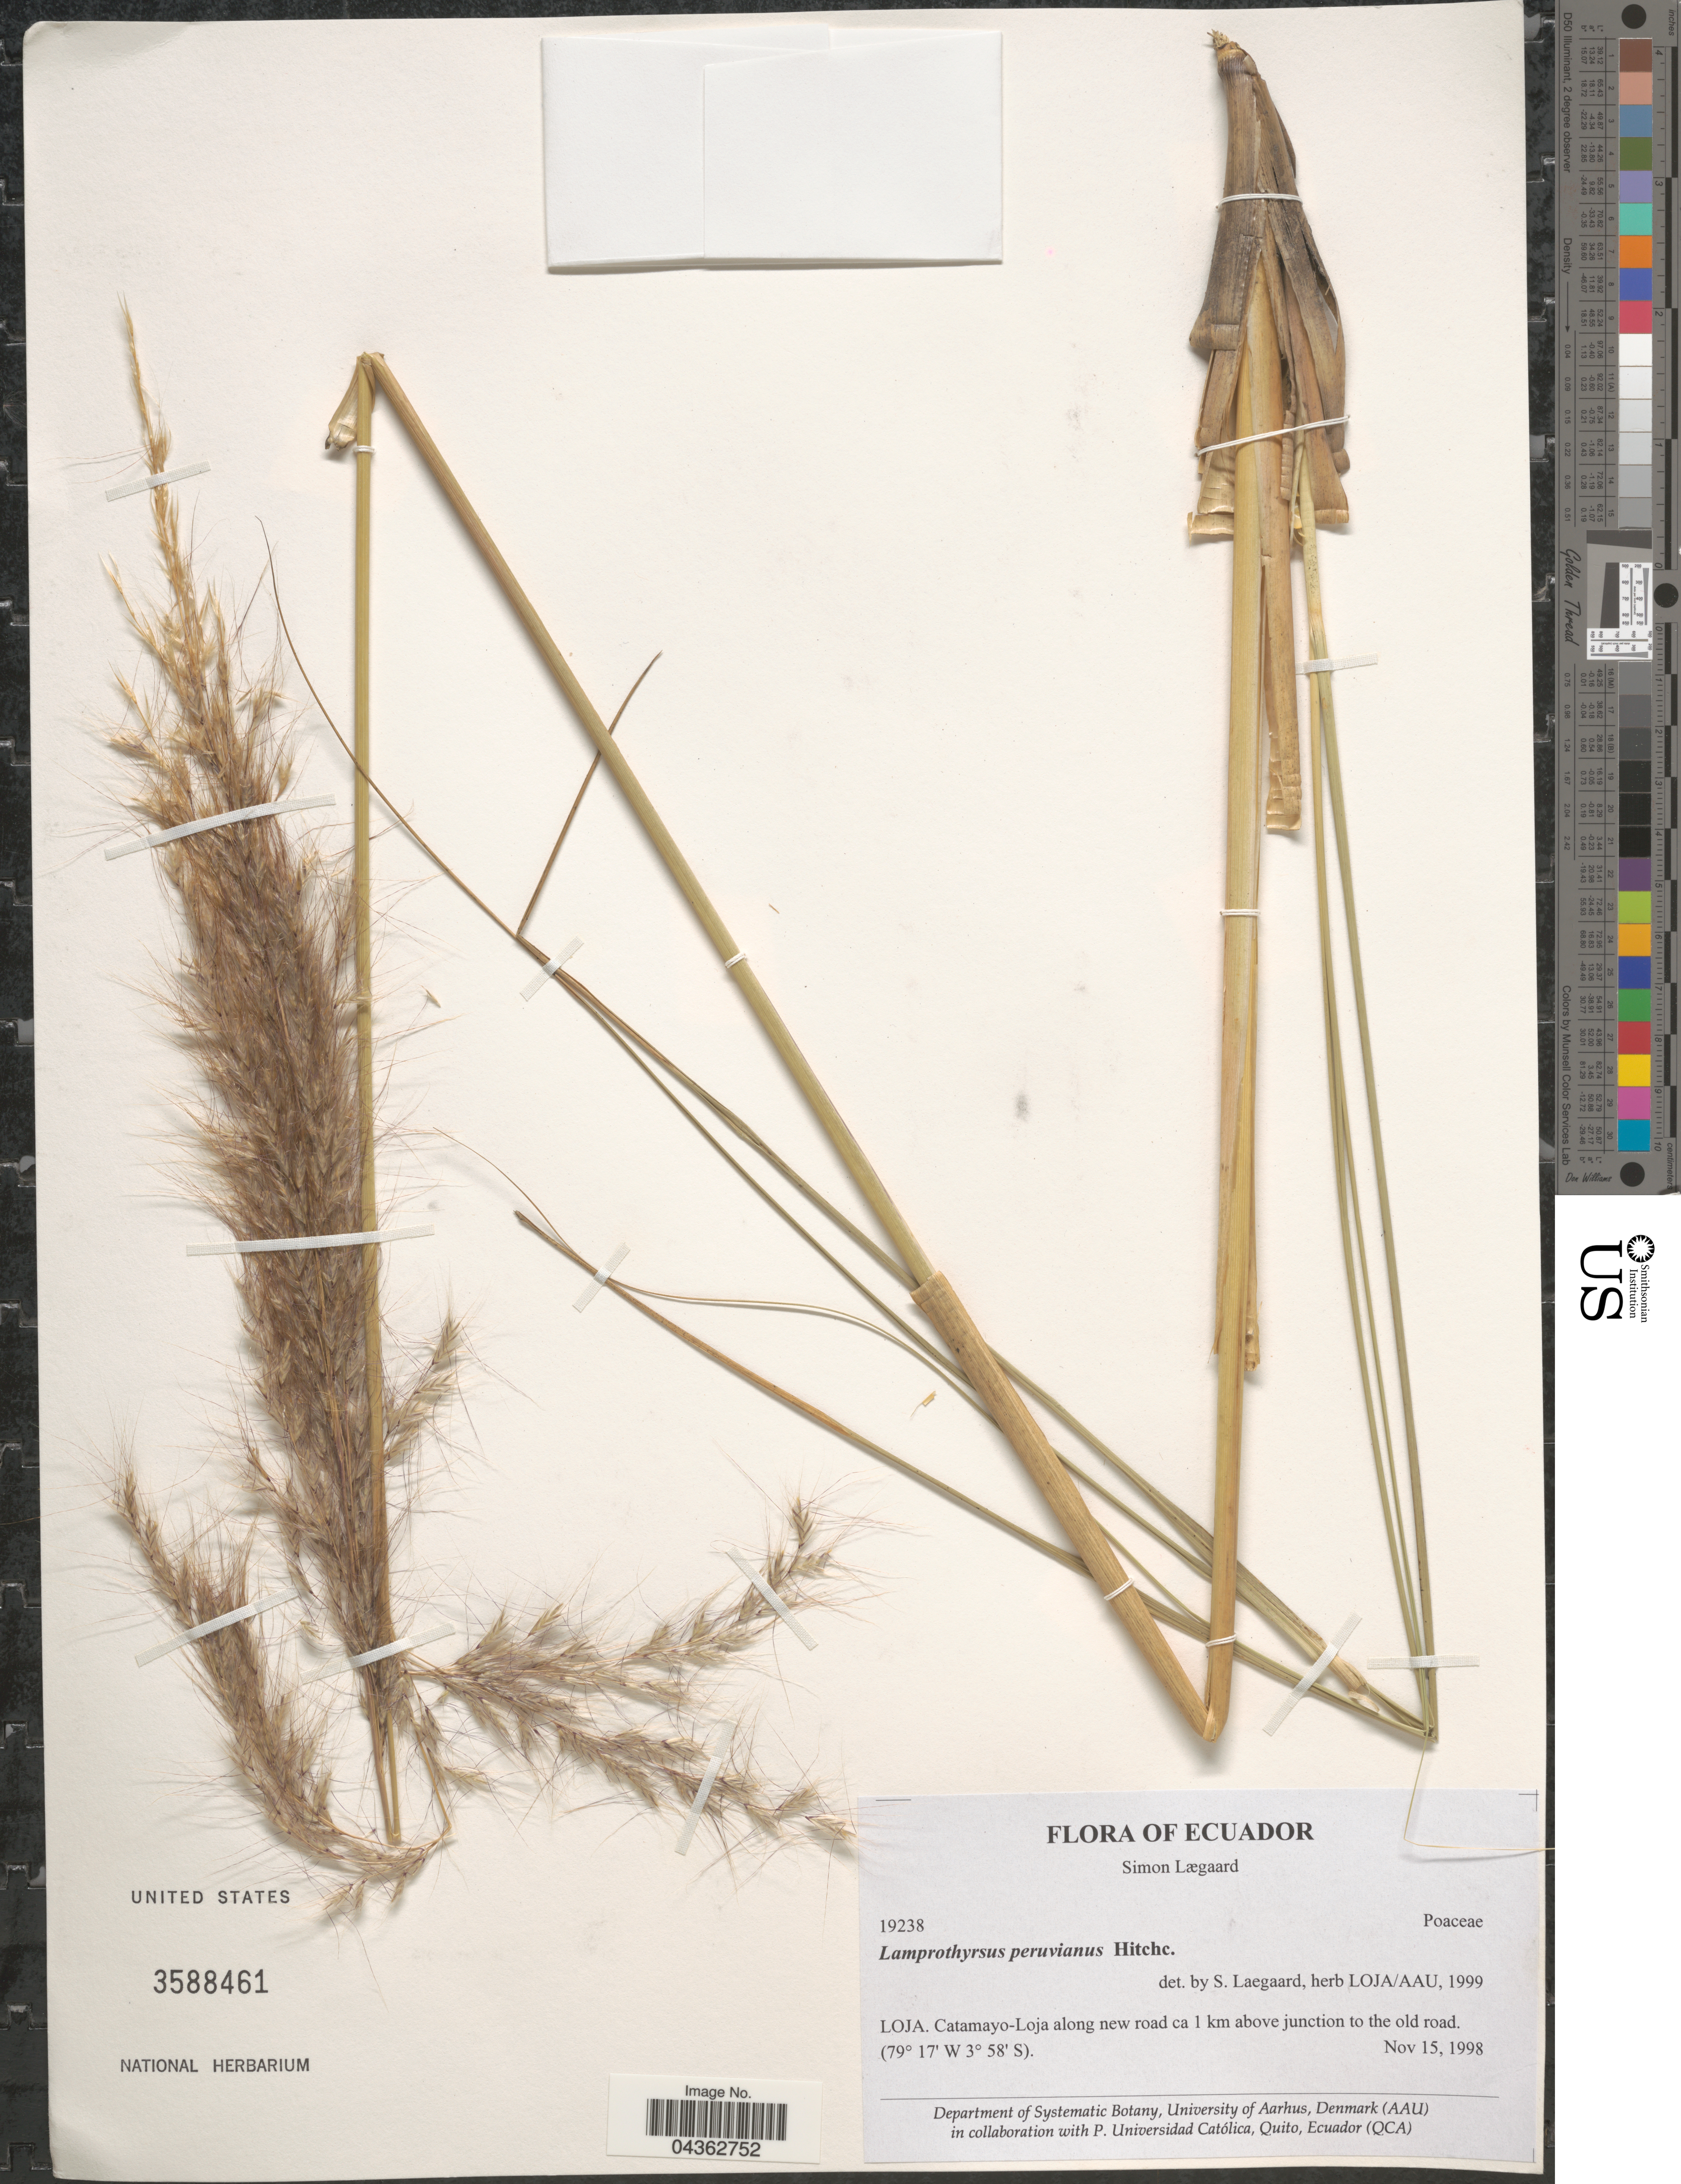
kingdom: Plantae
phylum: Tracheophyta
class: Liliopsida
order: Poales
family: Poaceae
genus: Cortaderia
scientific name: Cortaderia peruviana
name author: (Hitchc.) N.P. Barker & H.P. Linder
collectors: S. Lægaard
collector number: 19238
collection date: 1998-11-15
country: Ecuador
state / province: Loja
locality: Catamayo-Loja along new road ca 1 km above junction to the old road.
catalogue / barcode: US 3588461